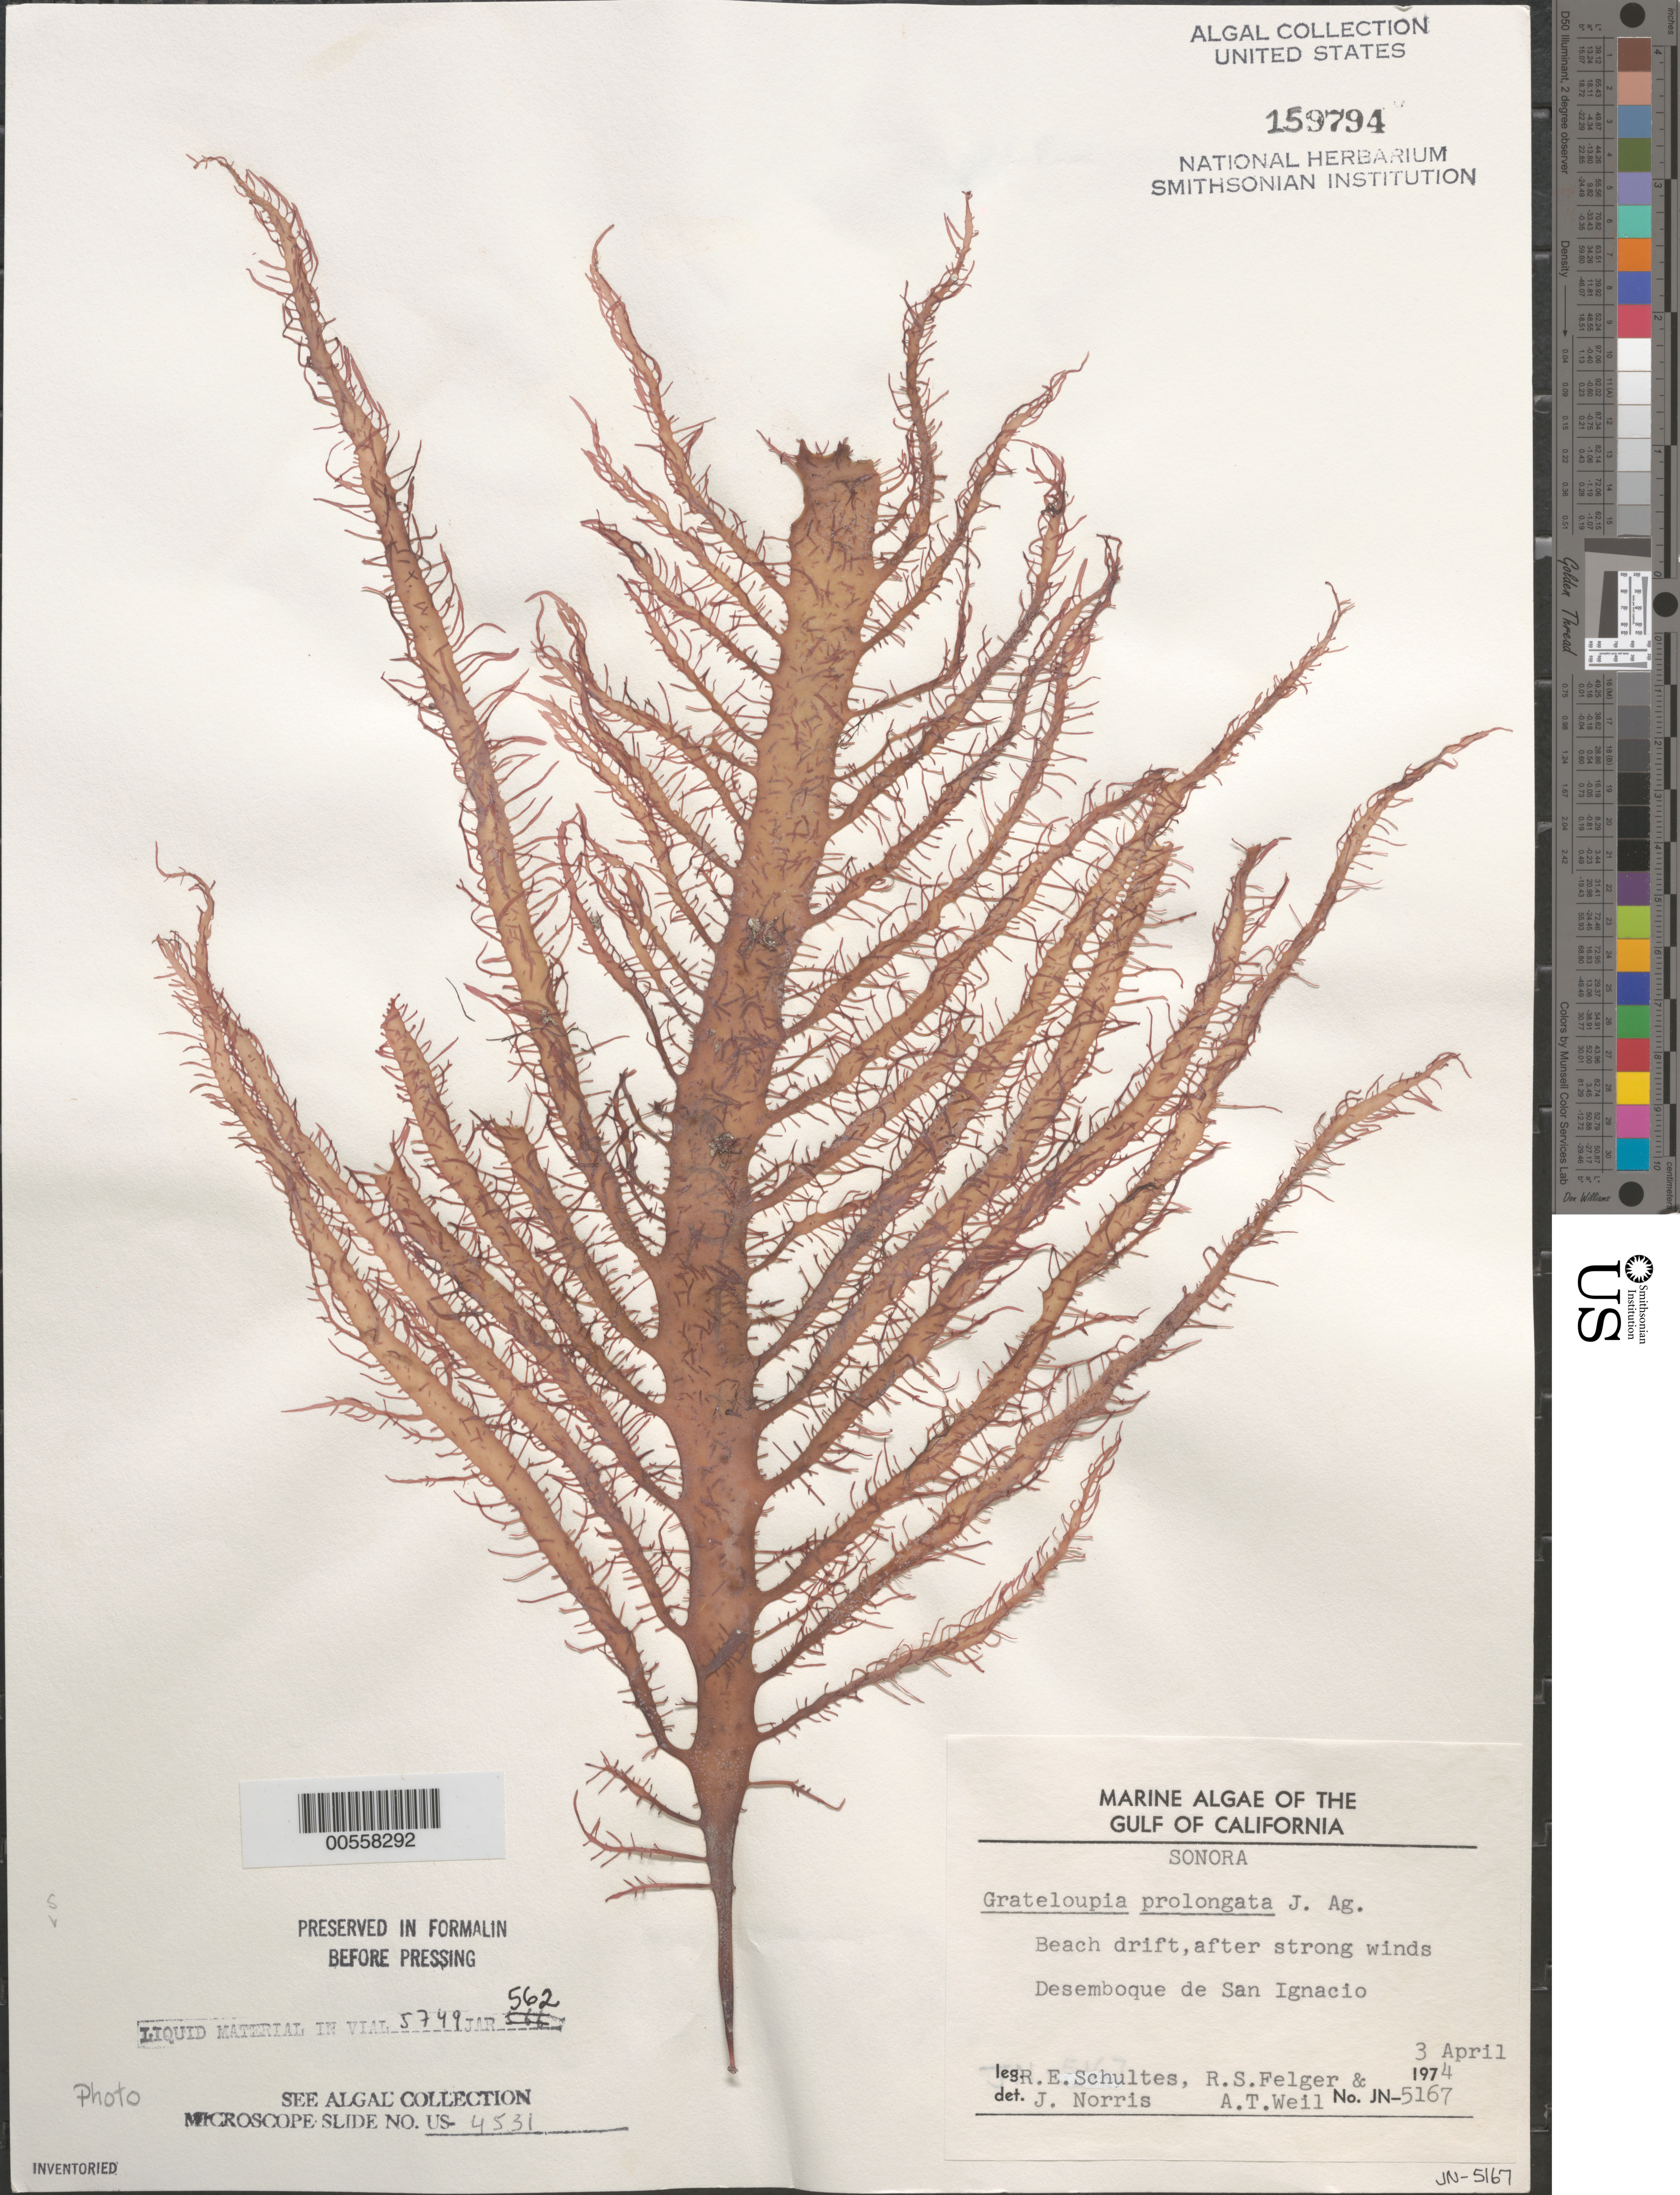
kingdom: Plantae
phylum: Rhodophyta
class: Florideophyceae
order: Halymeniales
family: Halymeniaceae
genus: Grateloupia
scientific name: Grateloupia prolongata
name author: J. Agardh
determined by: Norris, James N.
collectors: R. E. Schultes, R. S. Felger & A. T. Weil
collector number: JN-5167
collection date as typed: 03 Apr 1974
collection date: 1974-04-03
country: Mexico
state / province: Sonora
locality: Desemboque de San Ignacio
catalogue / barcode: US 159794